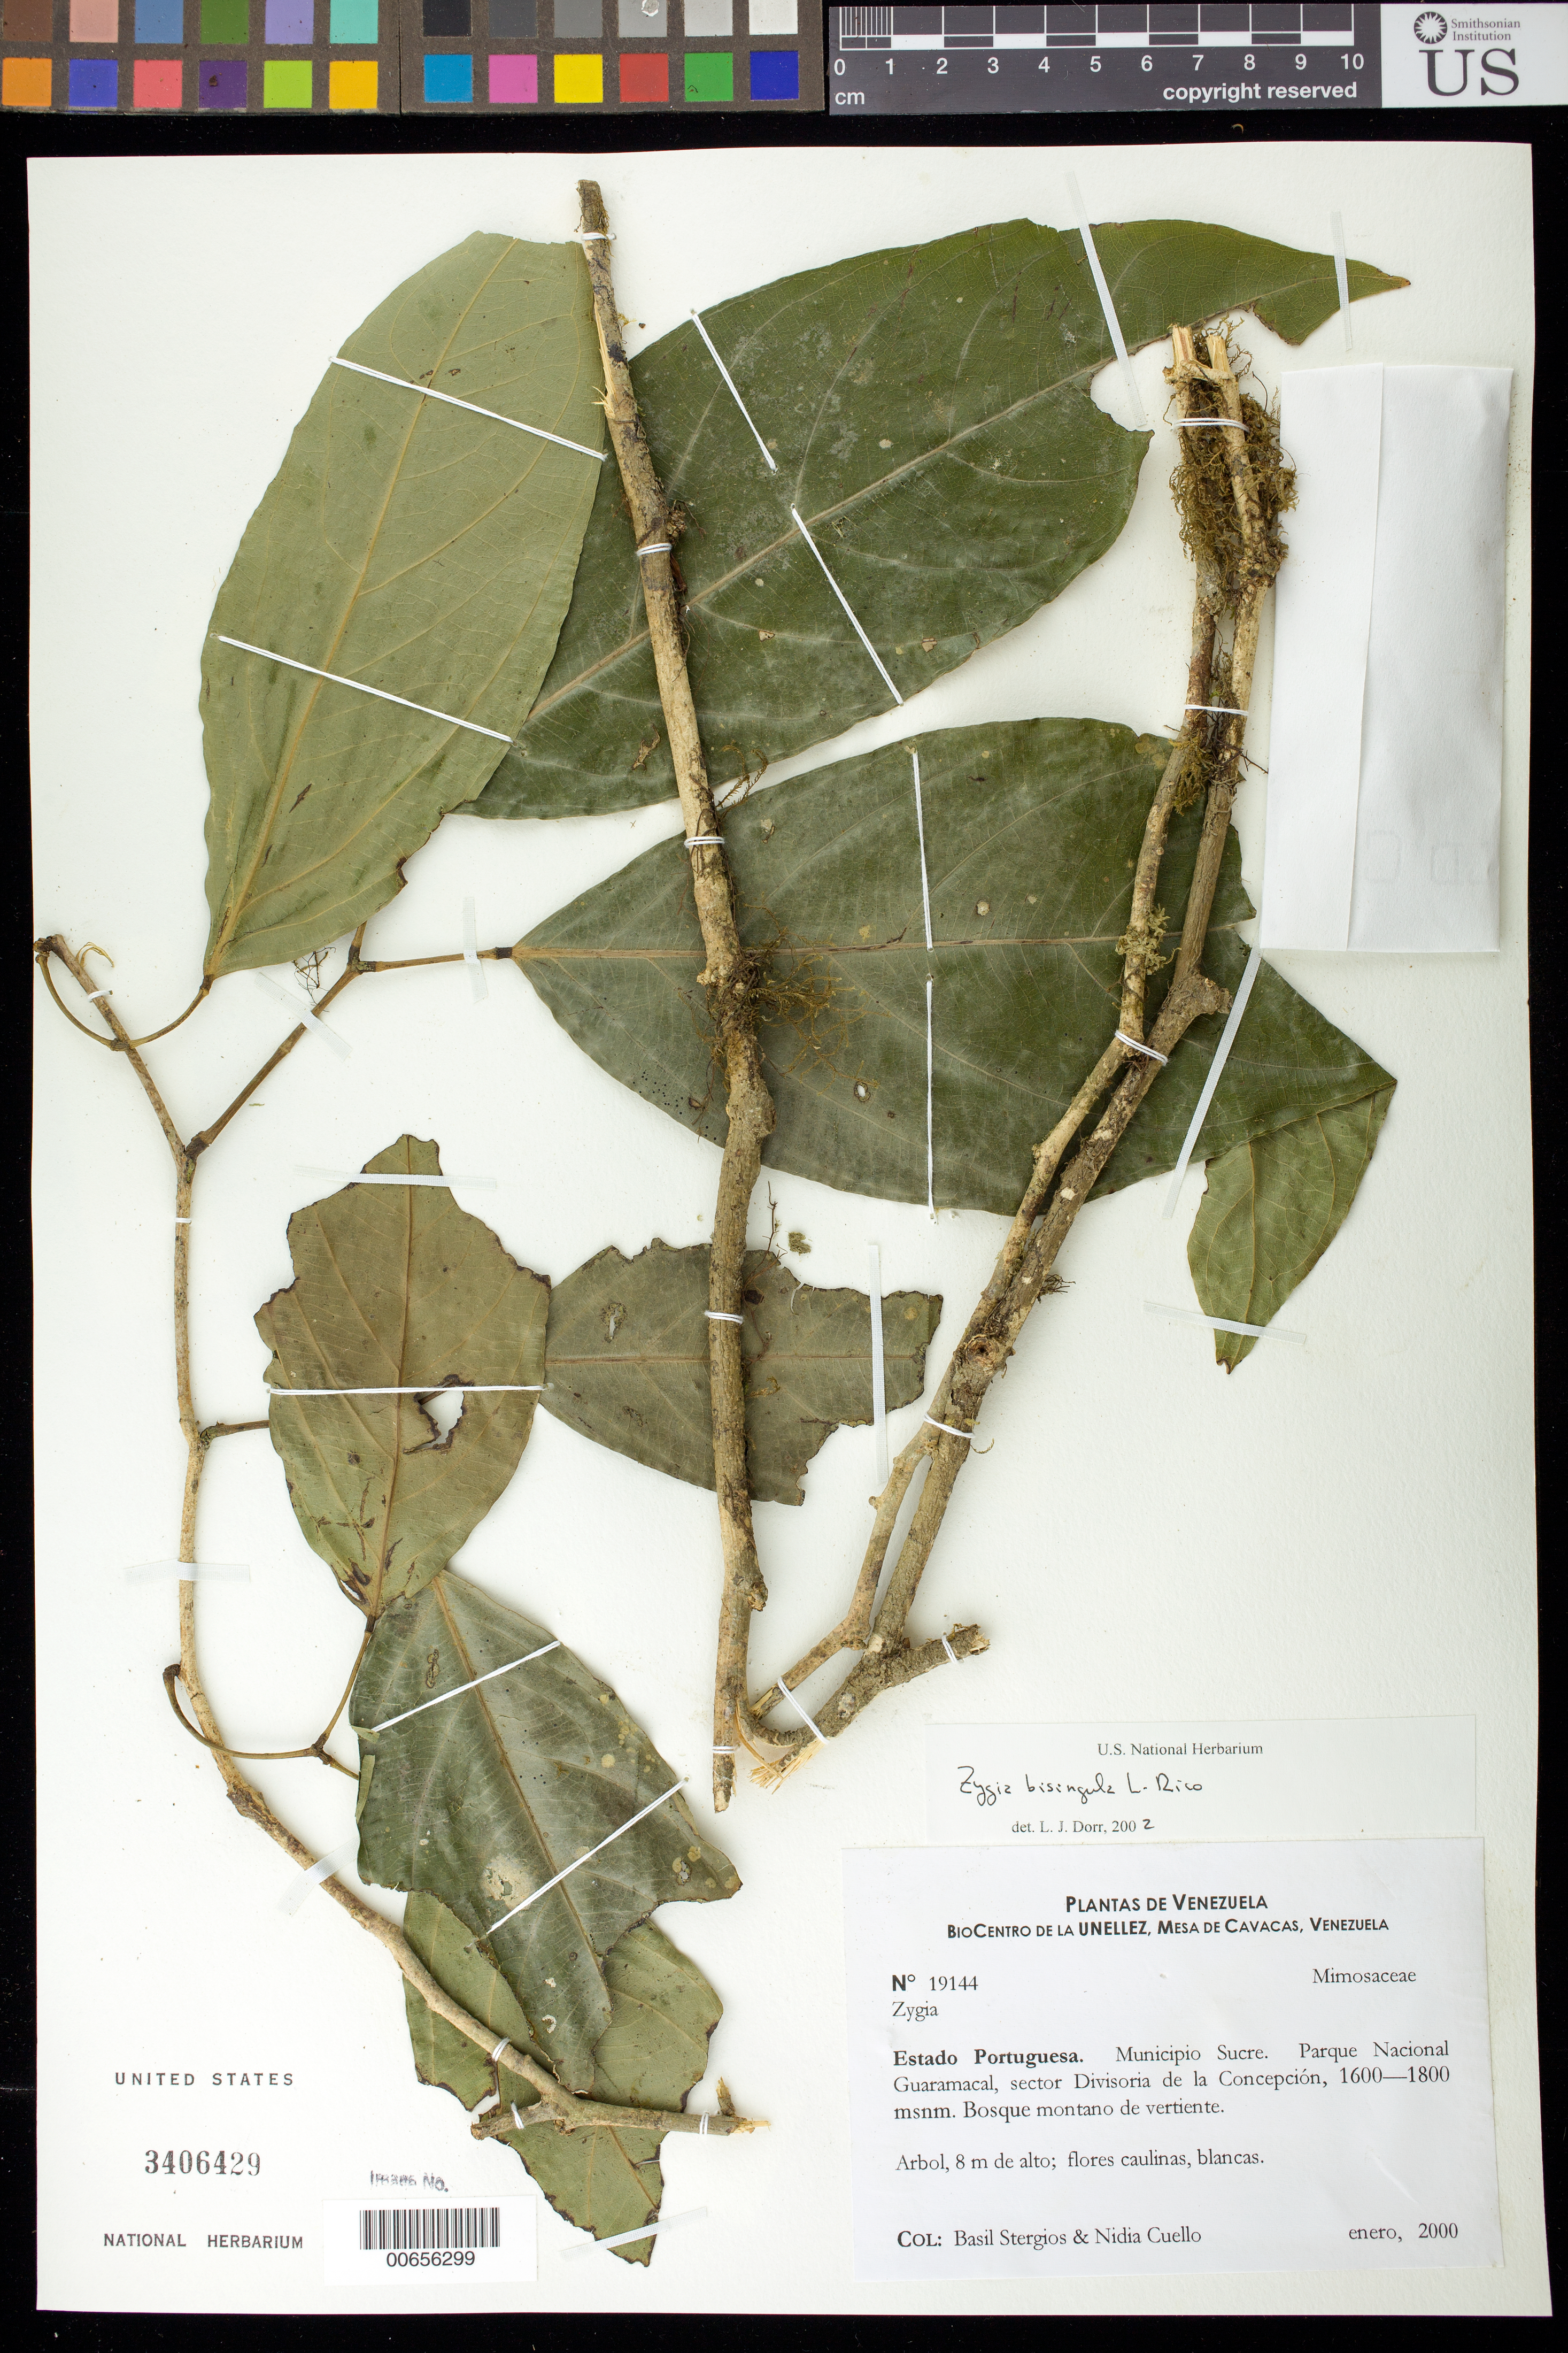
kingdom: Plantae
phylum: Tracheophyta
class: Magnoliopsida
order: Fabales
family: Fabaceae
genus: Zygia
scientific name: Zygia bisingula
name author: L. Rico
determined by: Dorr, L. J., (BOT), Smithsonian Institution - National Museum of Natural History (UNITED STATES)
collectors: B. G. Stergios & N. L. Cuello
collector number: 19144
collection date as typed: Jan 2000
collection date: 2000-01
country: Venezuela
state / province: Portuguesa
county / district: Sucre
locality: Parque Nacional Guaramacal. Sector La Divisoria de la Concepción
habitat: Bosque montano de vertiente.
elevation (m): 1600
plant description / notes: PORT, US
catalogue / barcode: US 3406429